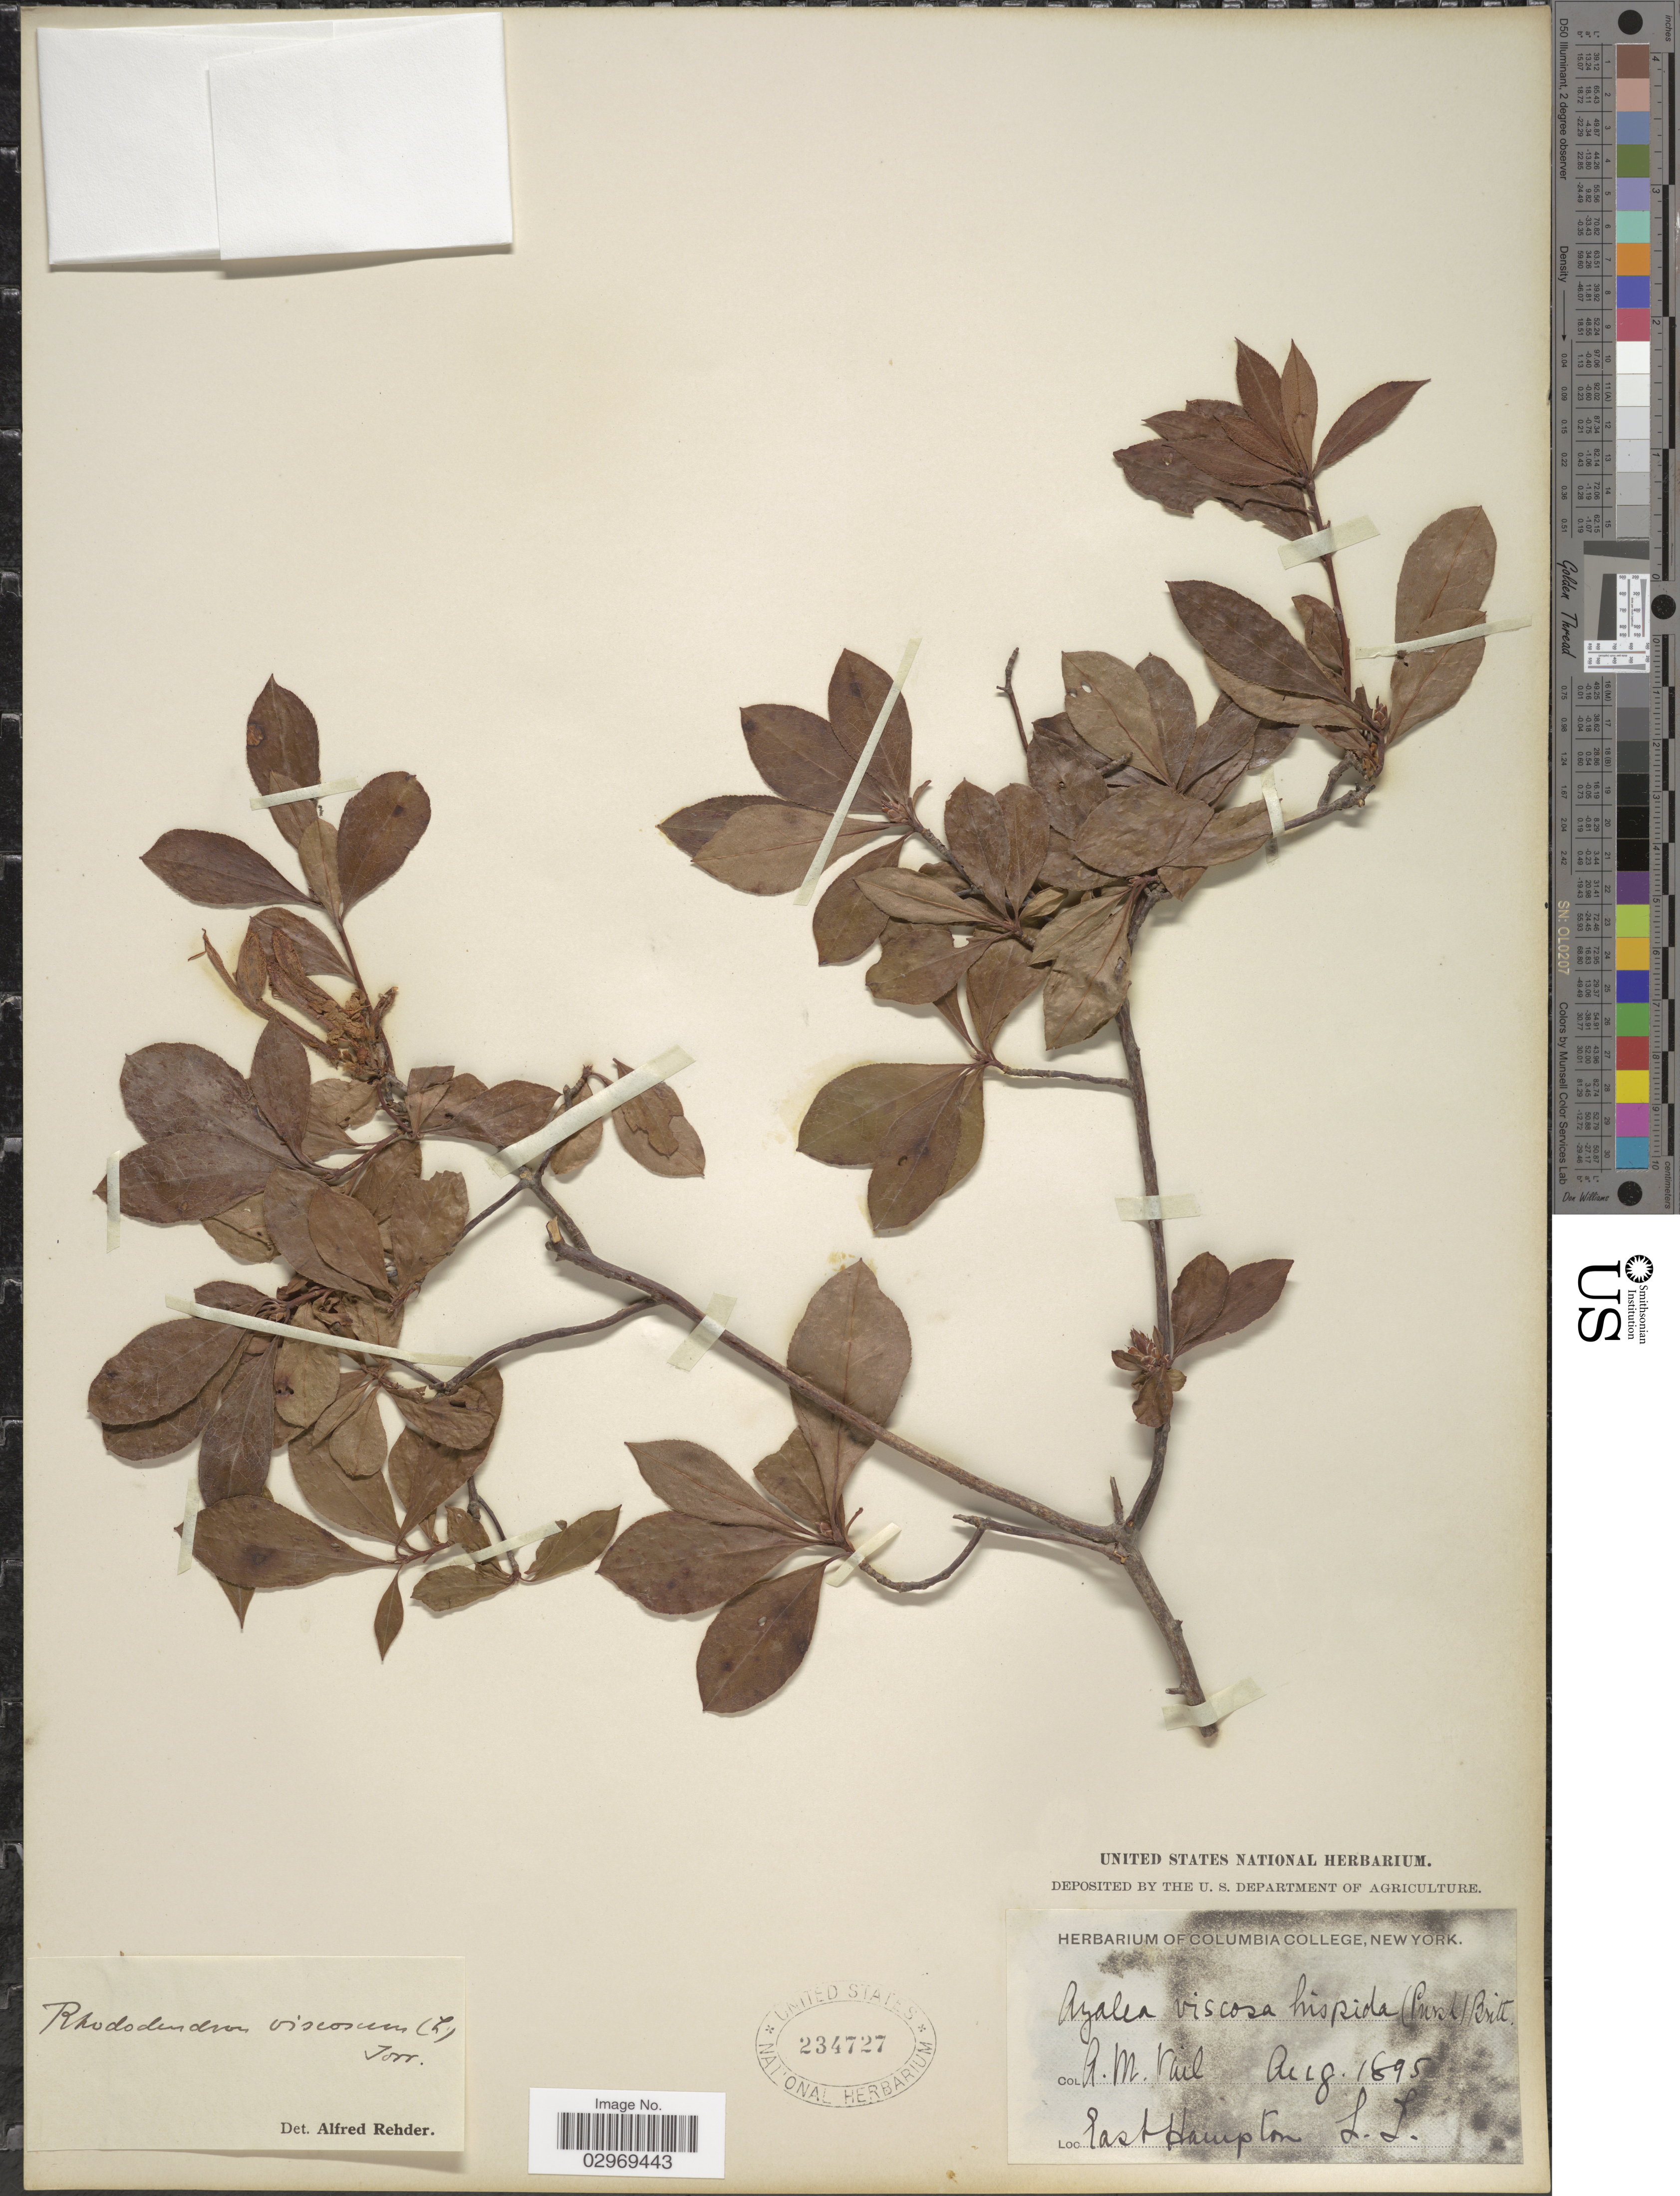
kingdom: Plantae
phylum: Tracheophyta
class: Magnoliopsida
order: Ericales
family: Ericaceae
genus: Rhododendron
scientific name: Rhododendron viscosum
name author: (L.) Torr.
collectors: A. Vail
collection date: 1895-08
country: United States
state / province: New York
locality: East Hampton, L.I.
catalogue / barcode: US 234727